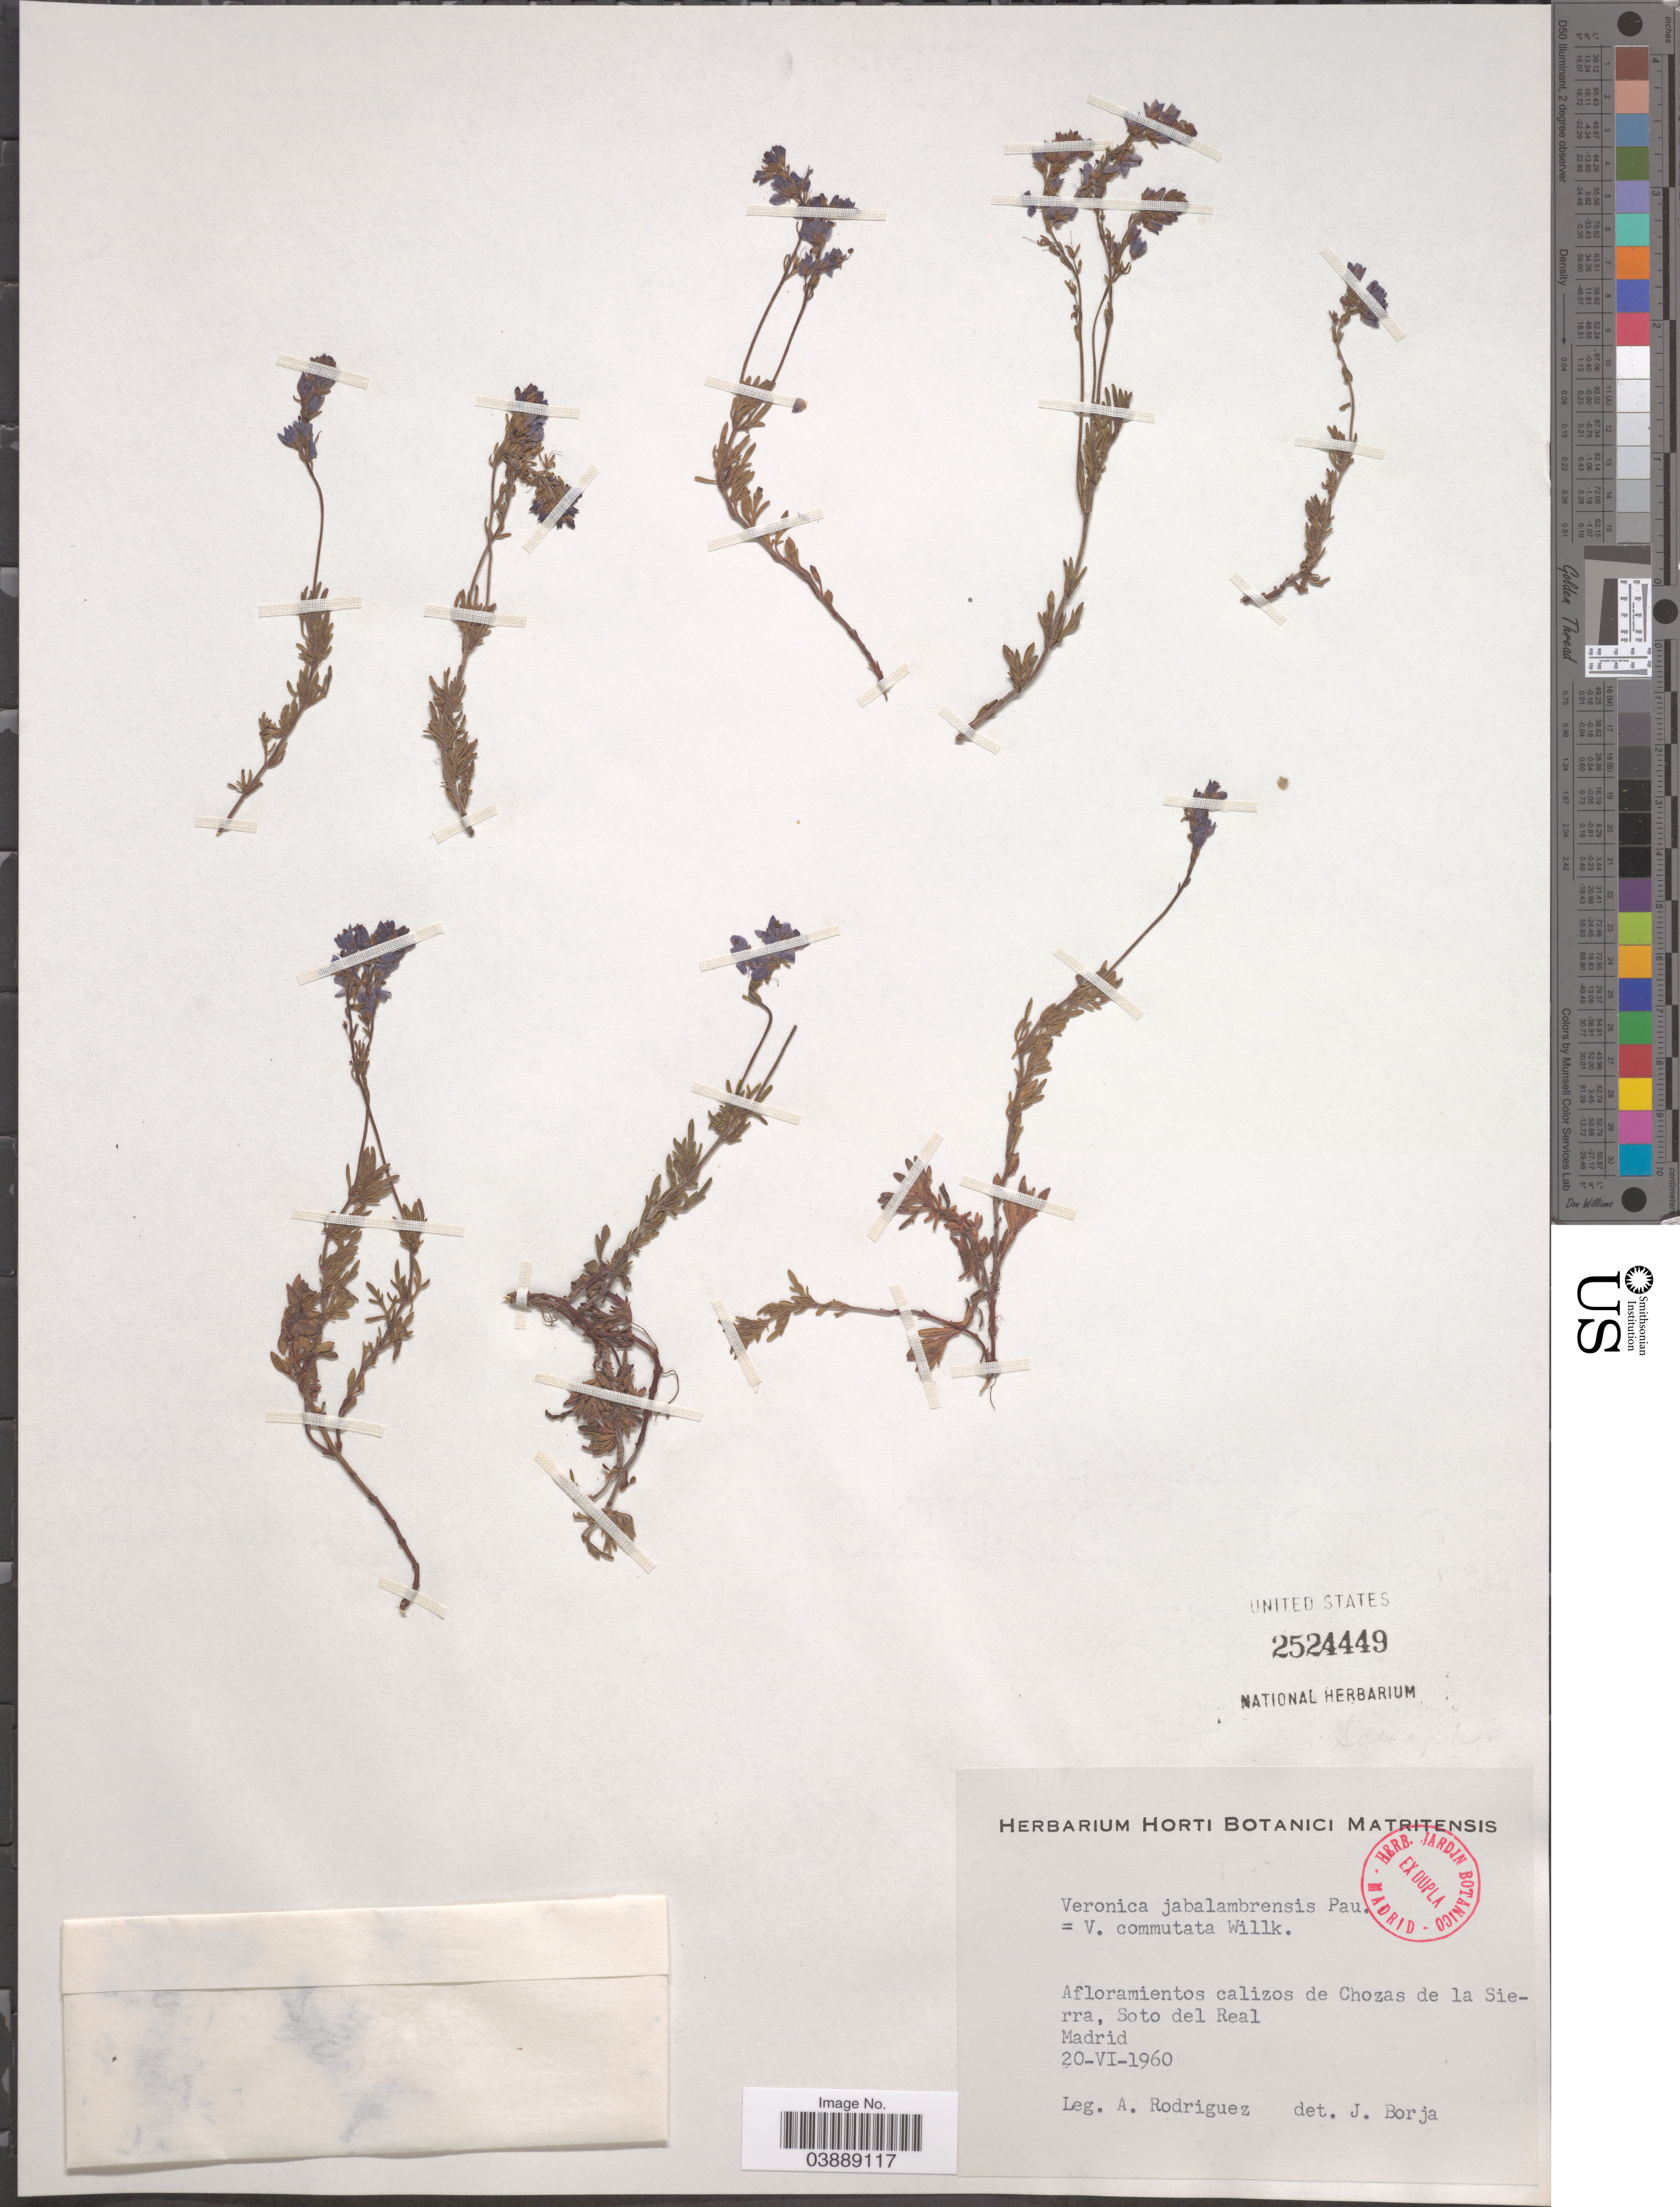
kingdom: Plantae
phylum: Tracheophyta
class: Magnoliopsida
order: Lamiales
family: Plantaginaceae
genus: Veronica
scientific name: Veronica commutata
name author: Willk.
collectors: A. Rodriguez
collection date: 1960-06-20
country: Spain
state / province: Madrid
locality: Afloramientos calizos de Chozas de la Sierra, Soto del Real Madrid.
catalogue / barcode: US 2524449